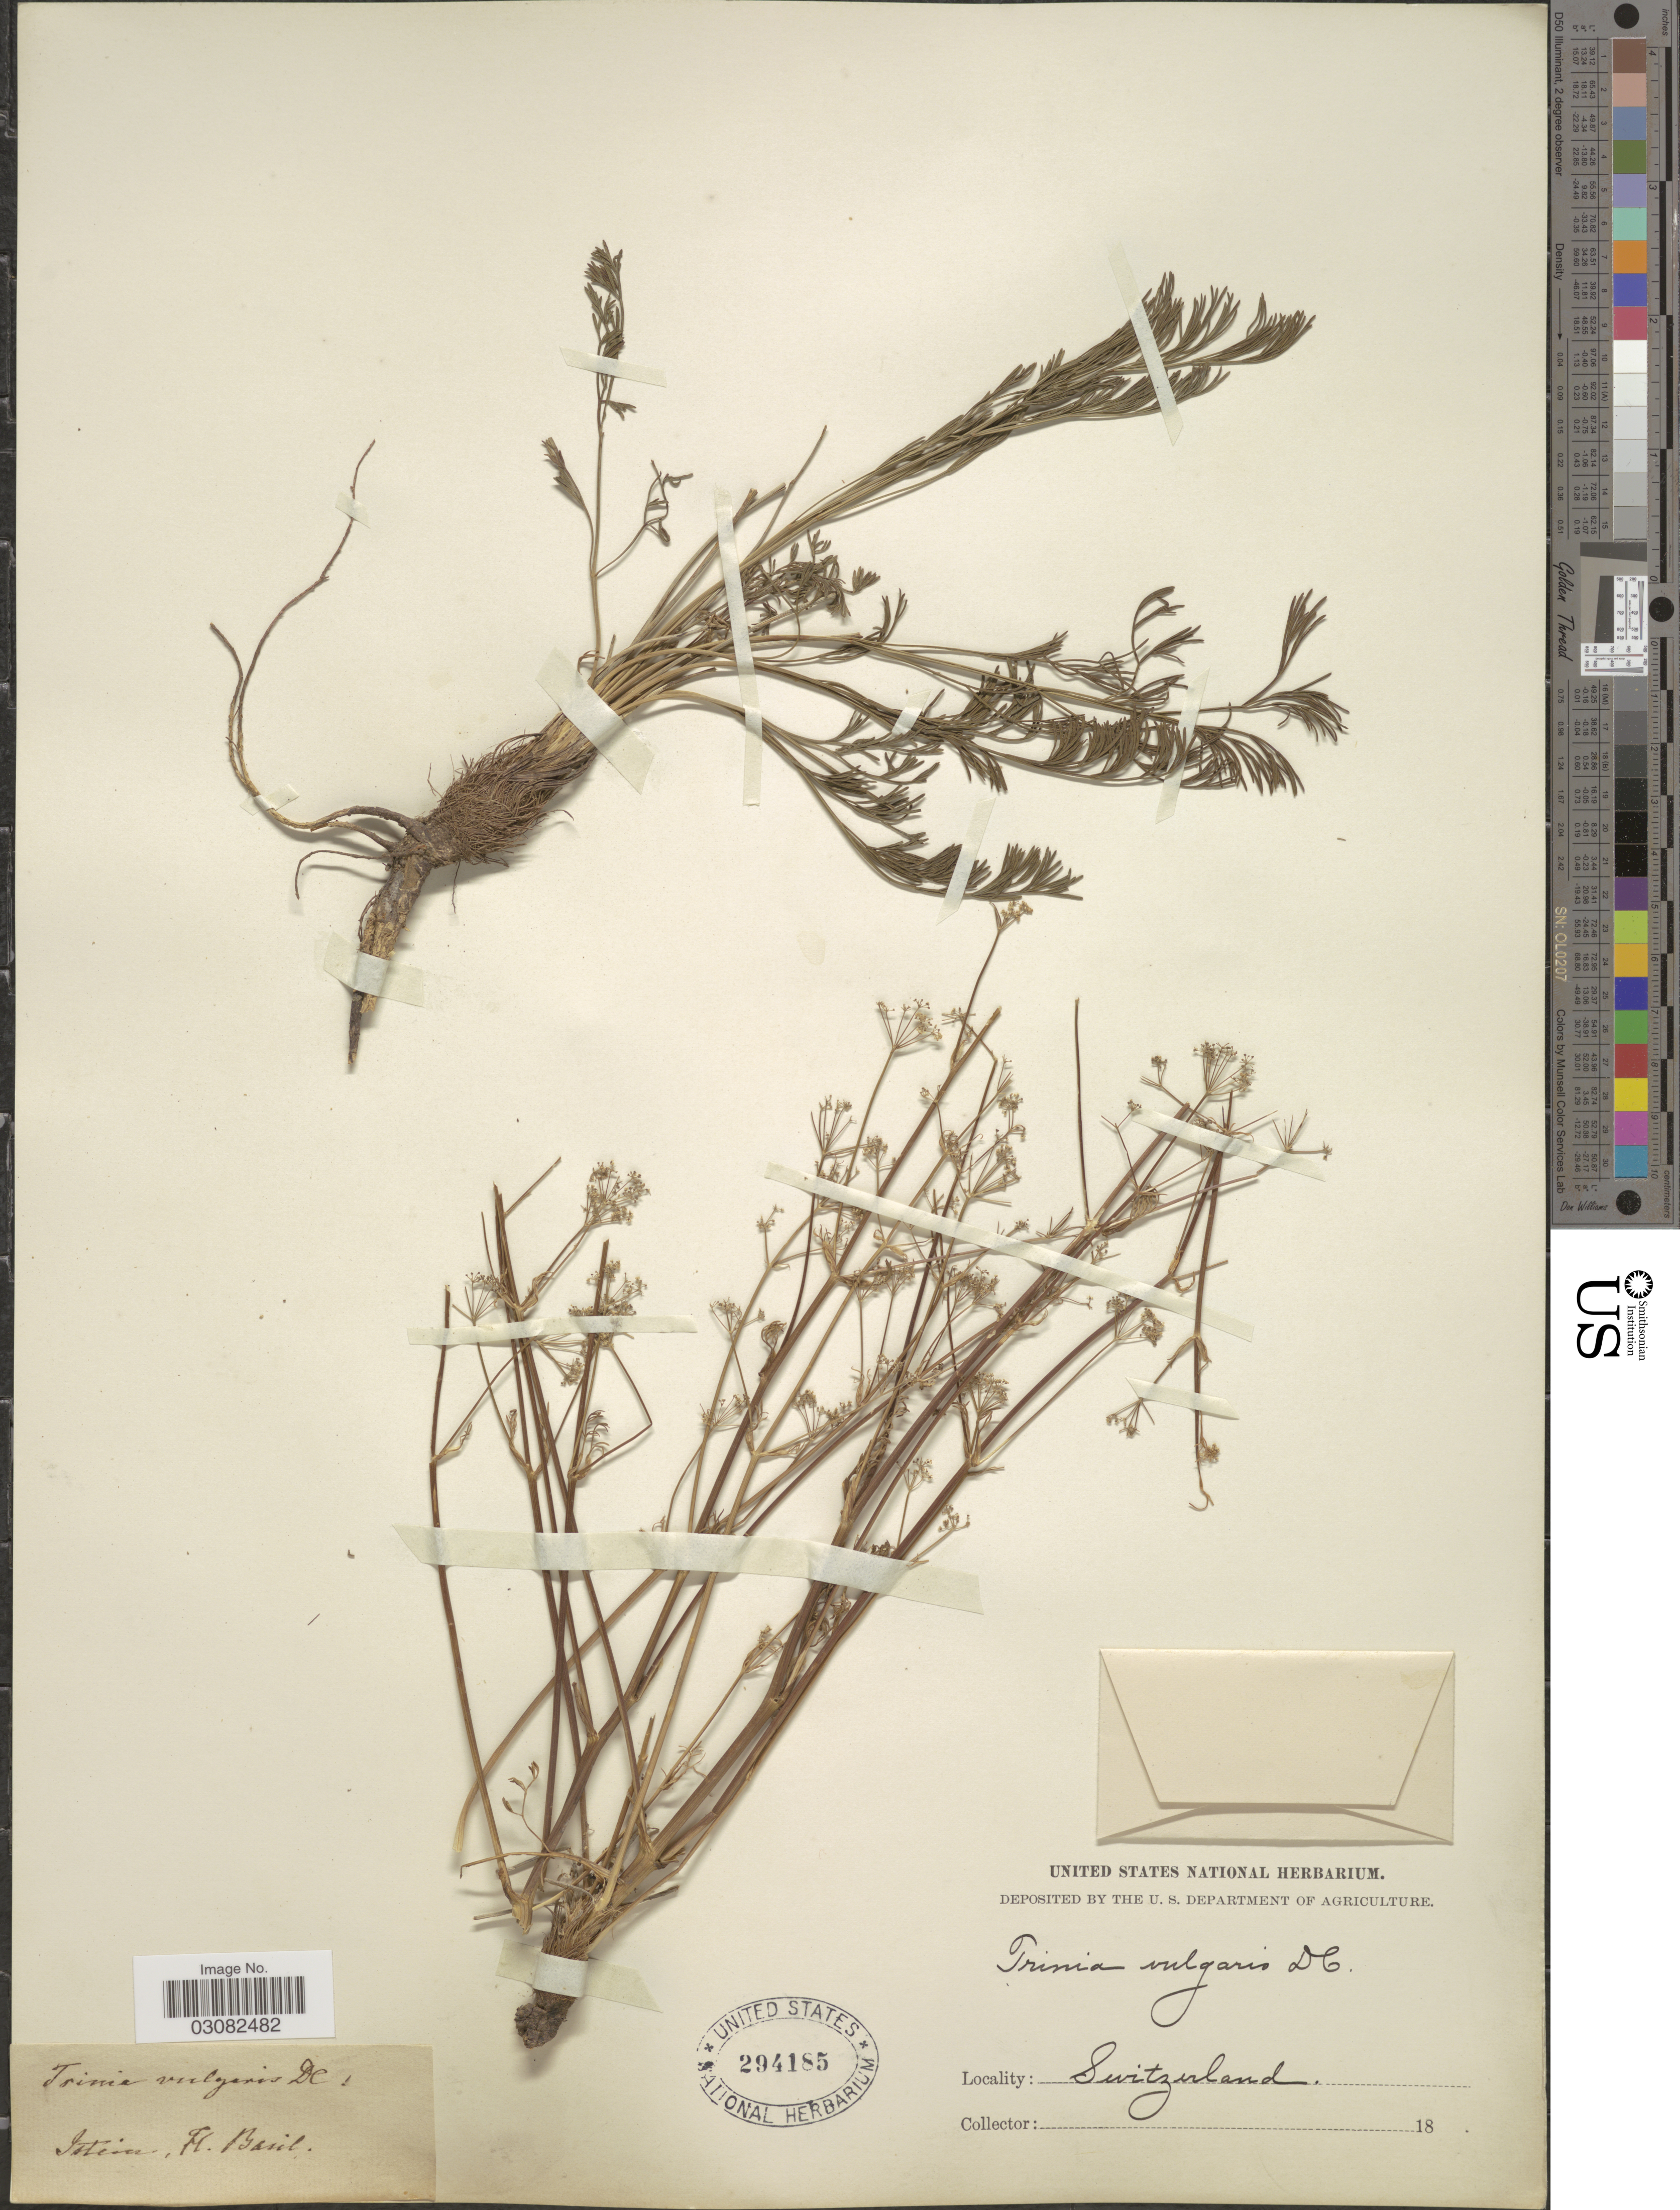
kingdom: Plantae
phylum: Tracheophyta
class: Magnoliopsida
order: Apiales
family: Apiaceae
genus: Trinia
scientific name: Trinia vulgaris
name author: DC.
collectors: H. Basil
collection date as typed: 18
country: Switzerland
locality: Istira.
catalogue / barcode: US 294185